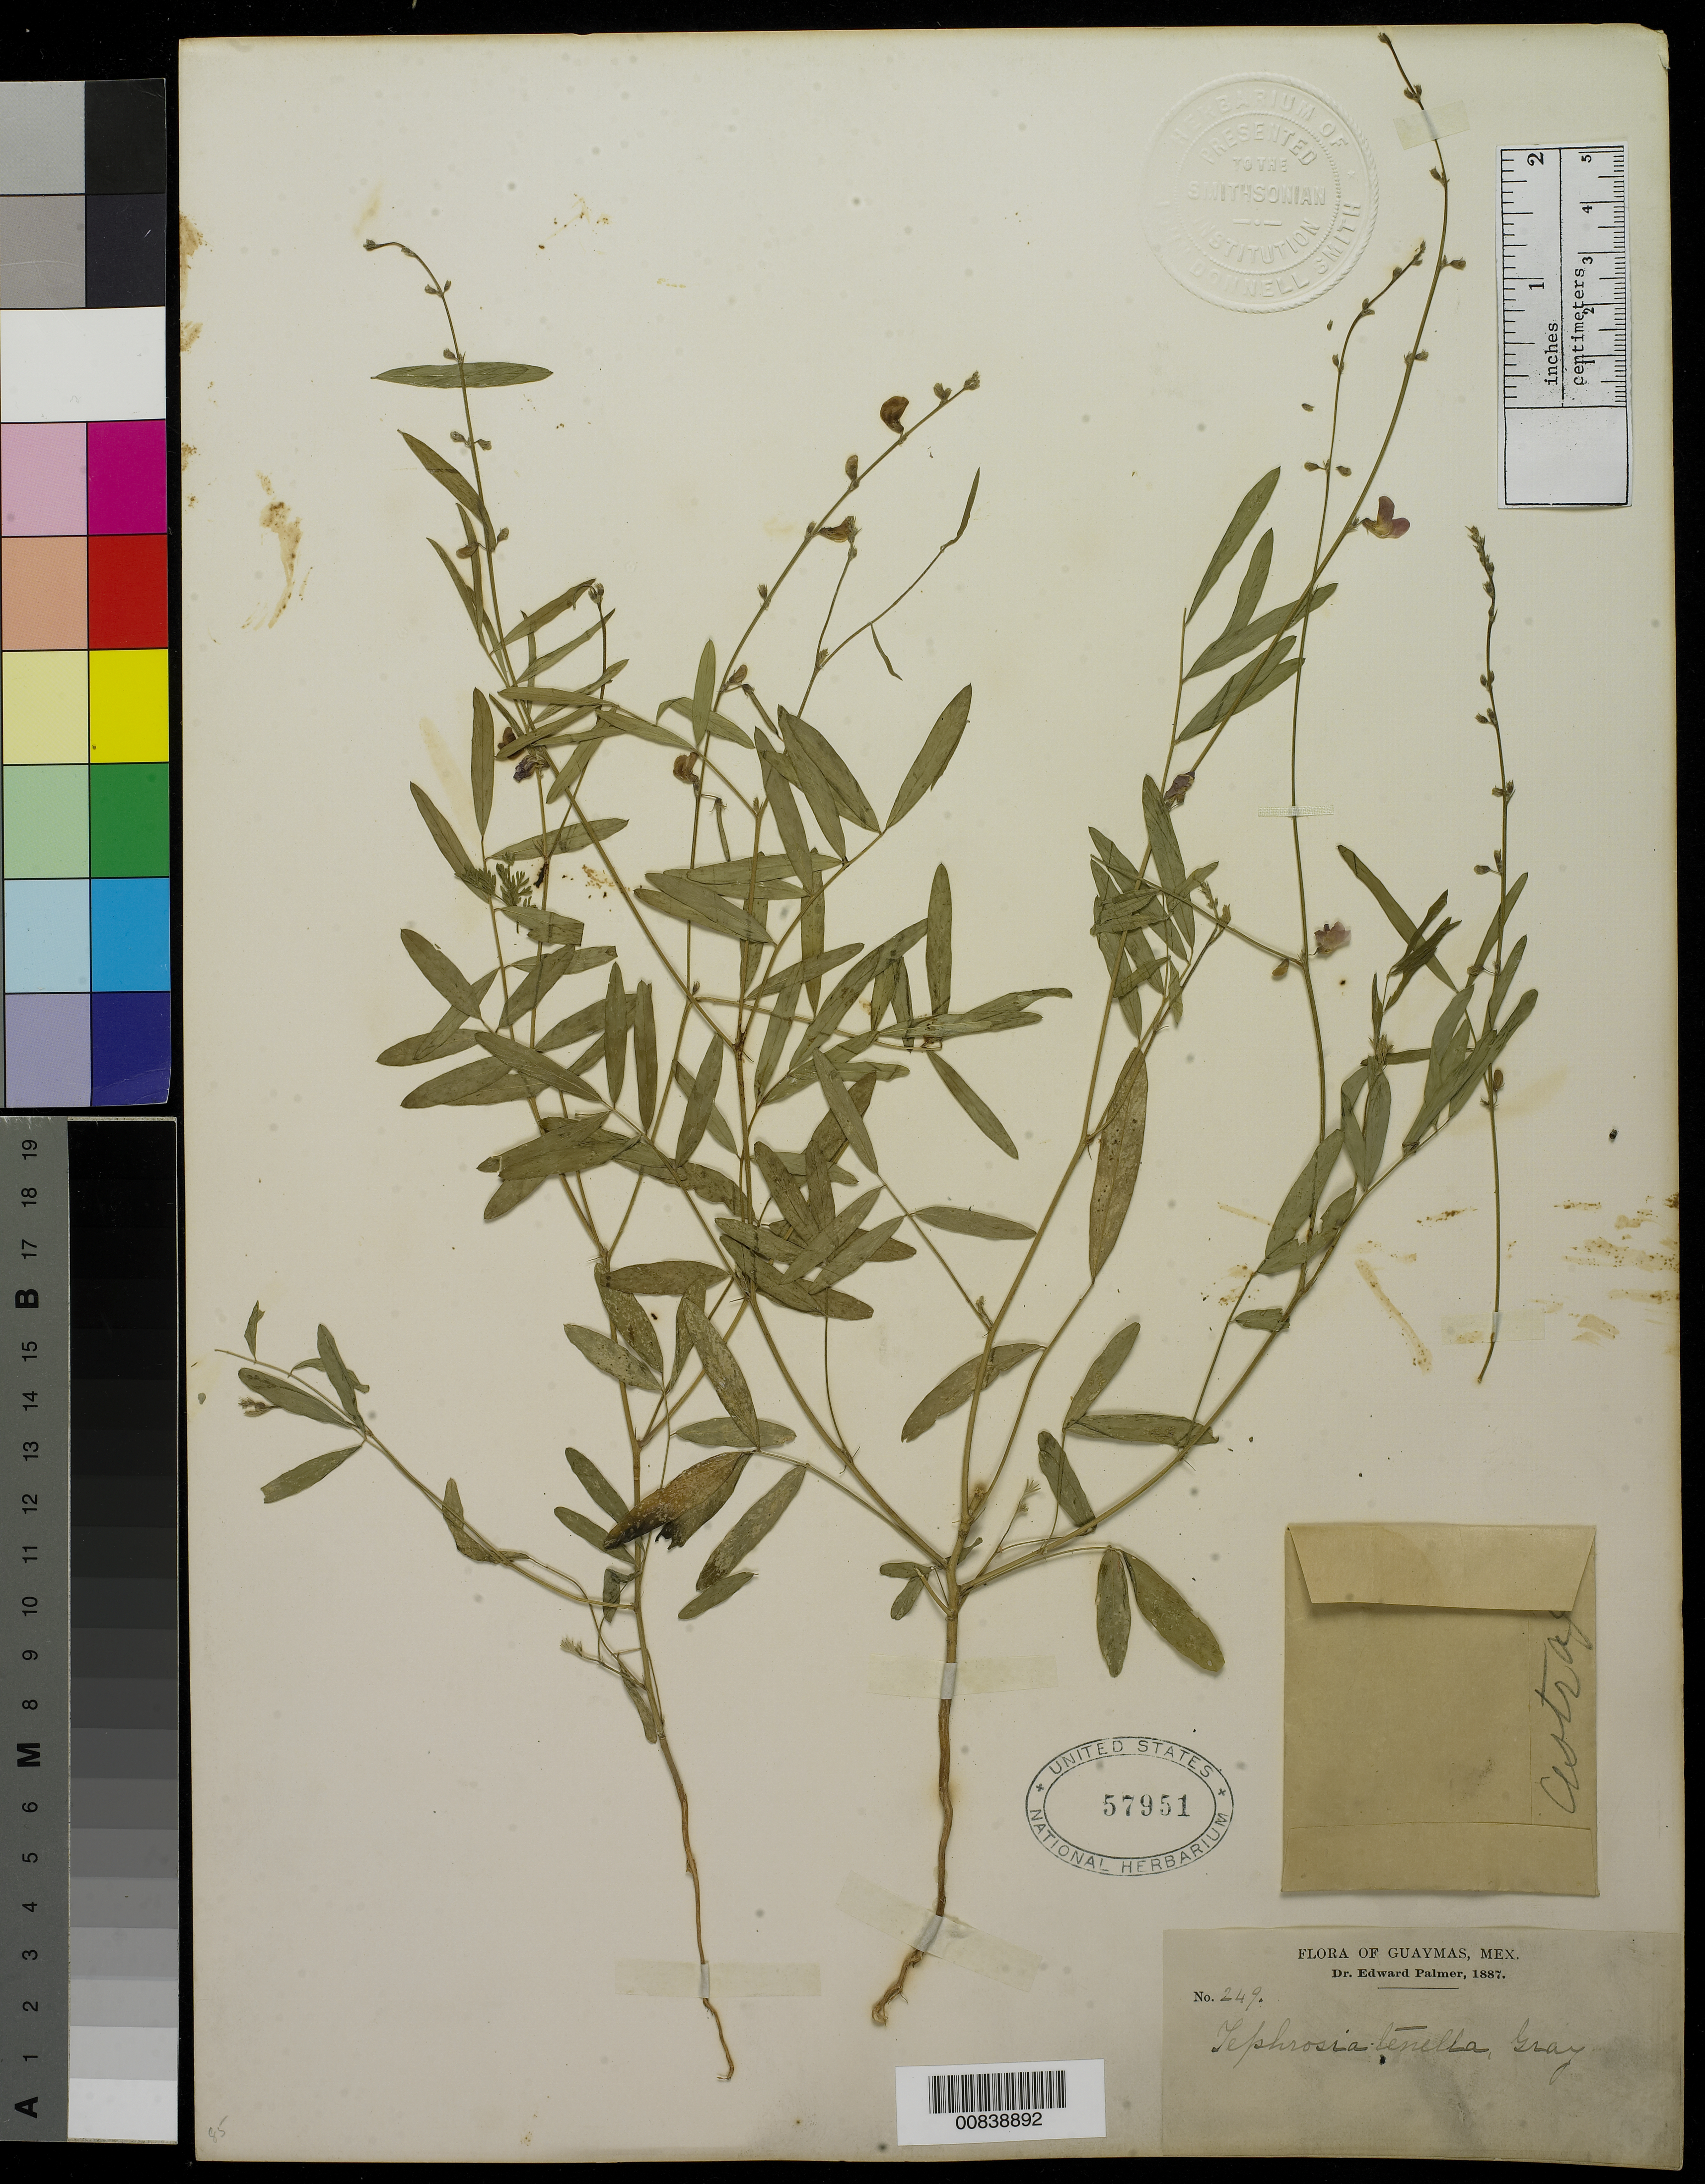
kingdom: Plantae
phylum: Tracheophyta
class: Magnoliopsida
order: Fabales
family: Fabaceae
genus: Tephrosia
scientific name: Tephrosia tenella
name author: A. Gray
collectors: E. Palmer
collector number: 249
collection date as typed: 1887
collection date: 1887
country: Mexico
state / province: Sonora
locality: Guaymas, Sonora.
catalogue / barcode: US 57951